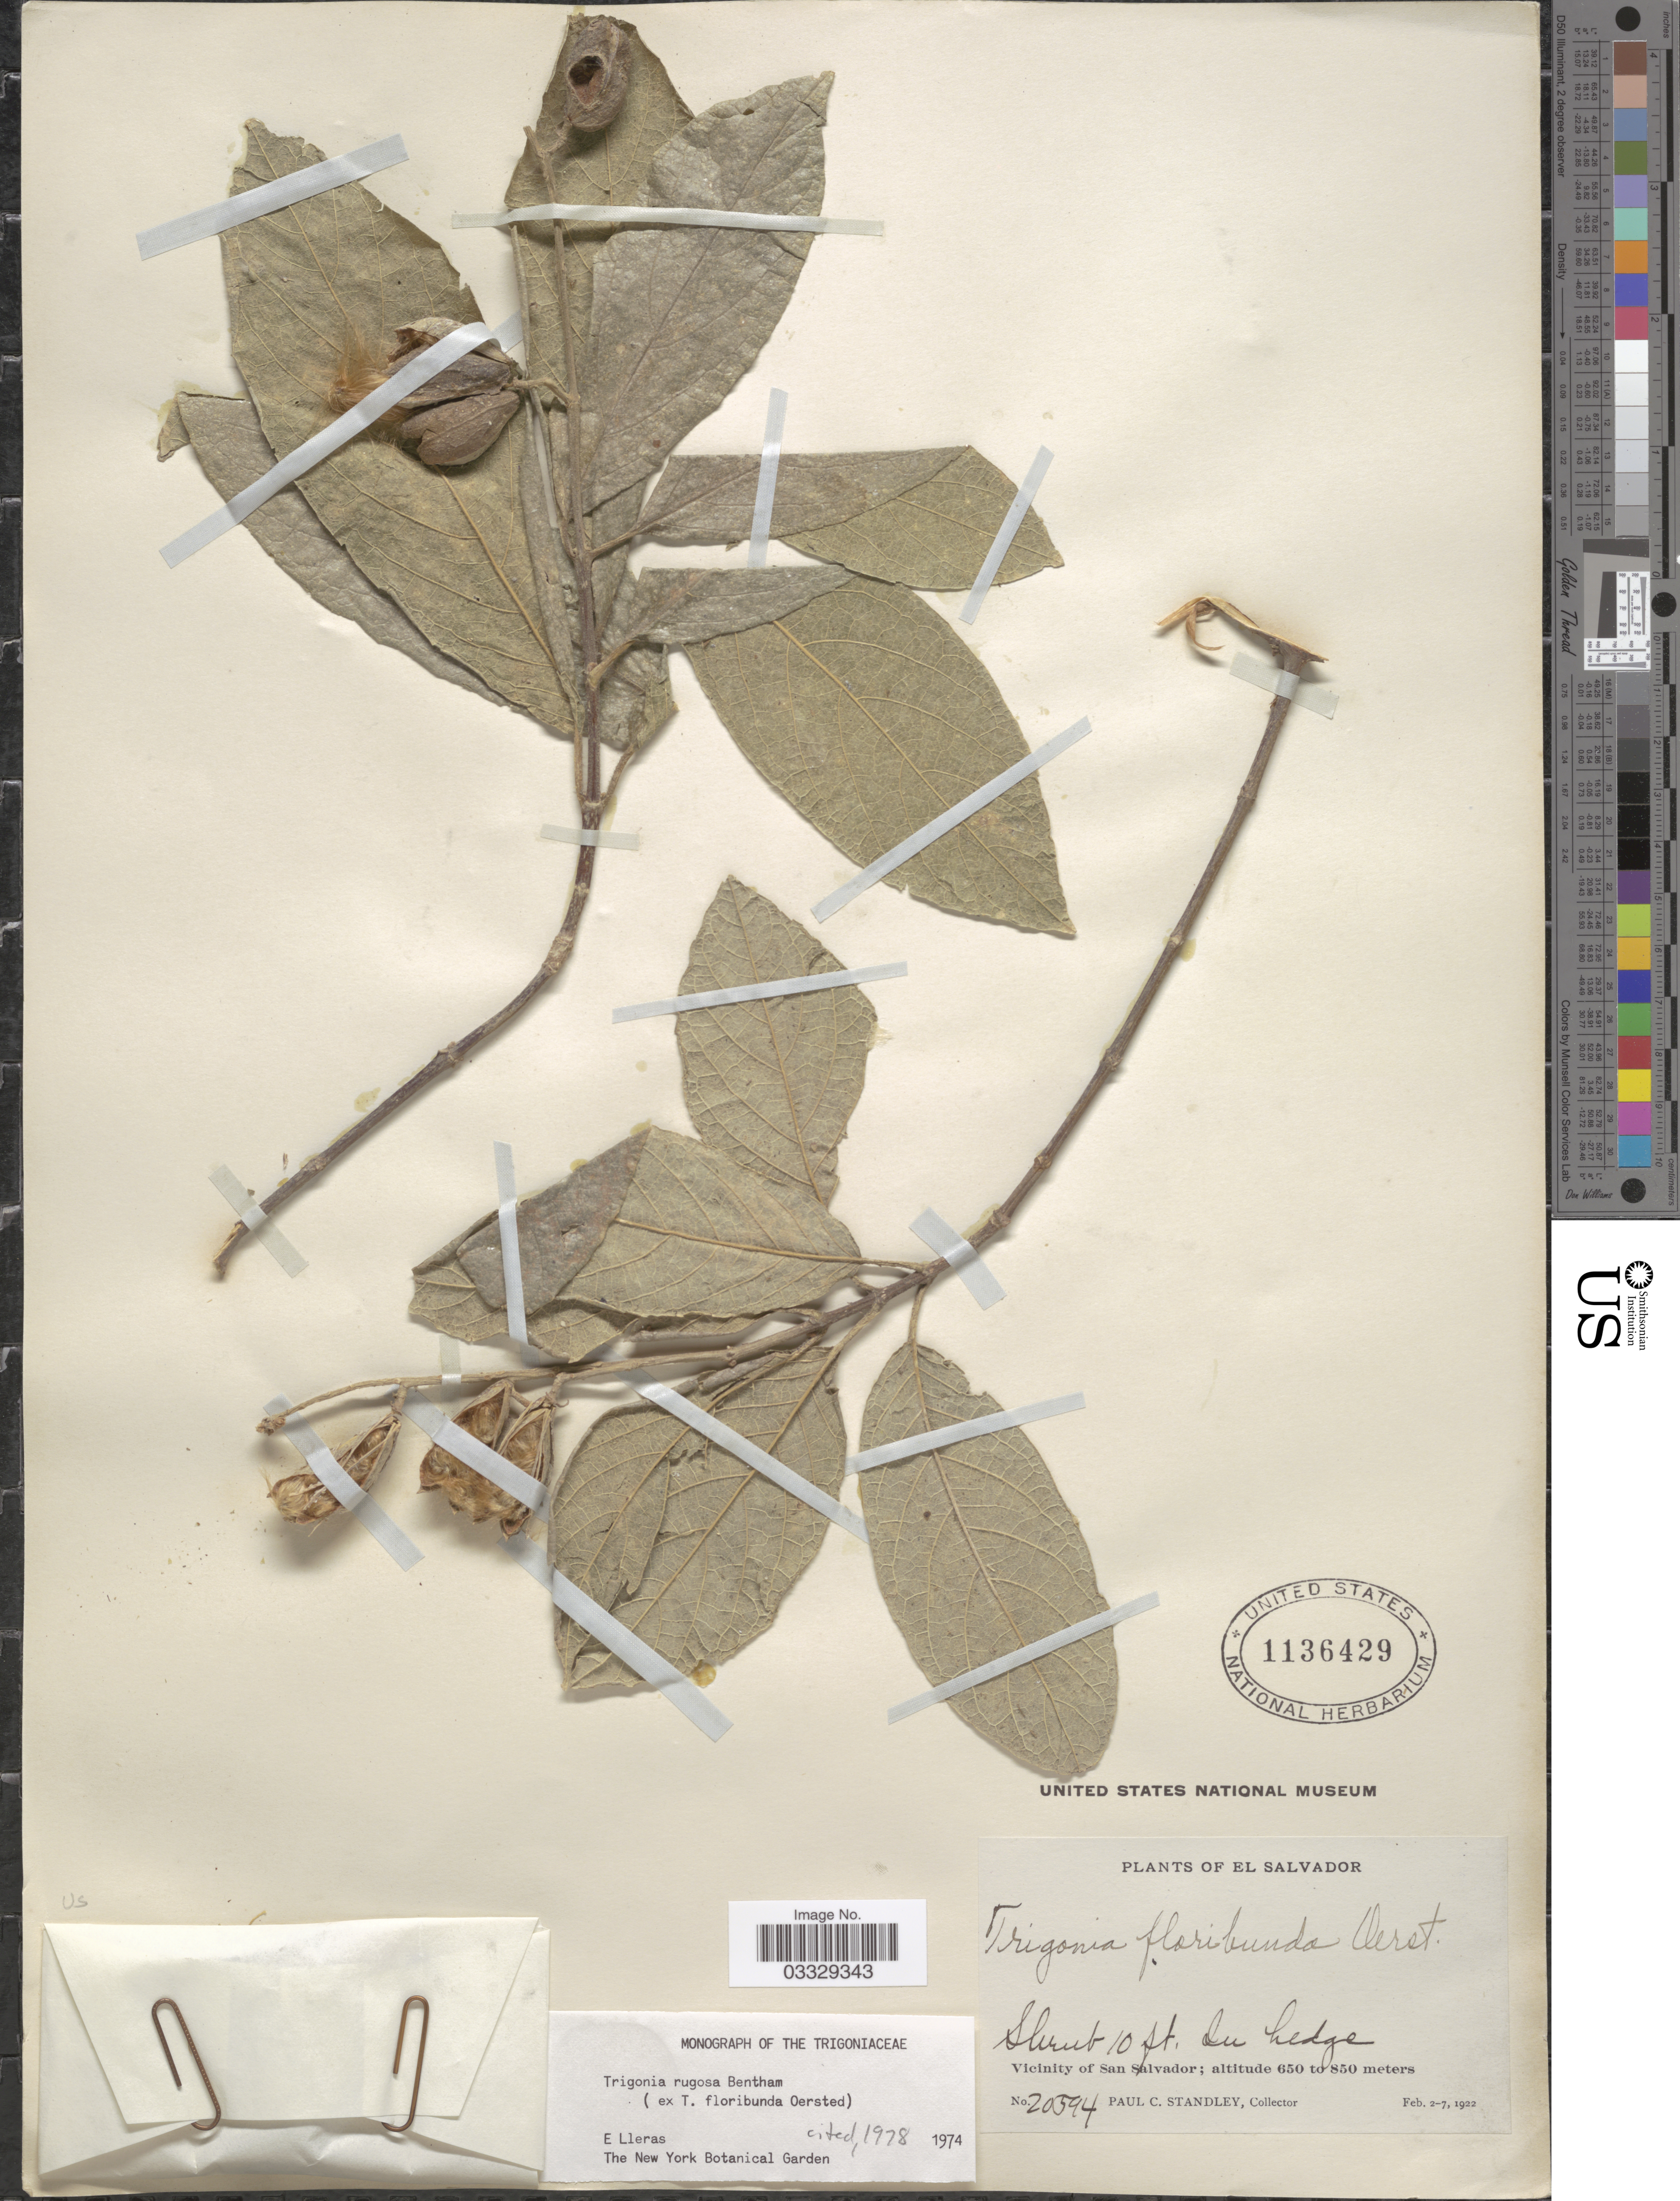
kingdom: Plantae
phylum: Tracheophyta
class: Magnoliopsida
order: Malpighiales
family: Trigoniaceae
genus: Trigonia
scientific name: Trigonia rugosa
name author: Benth.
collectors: P. C. Standley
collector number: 20594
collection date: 1922-02-02/1922-02-07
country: El Salvador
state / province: San Salvador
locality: Vicinity of San Salvador.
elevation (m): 650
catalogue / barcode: US 1136429